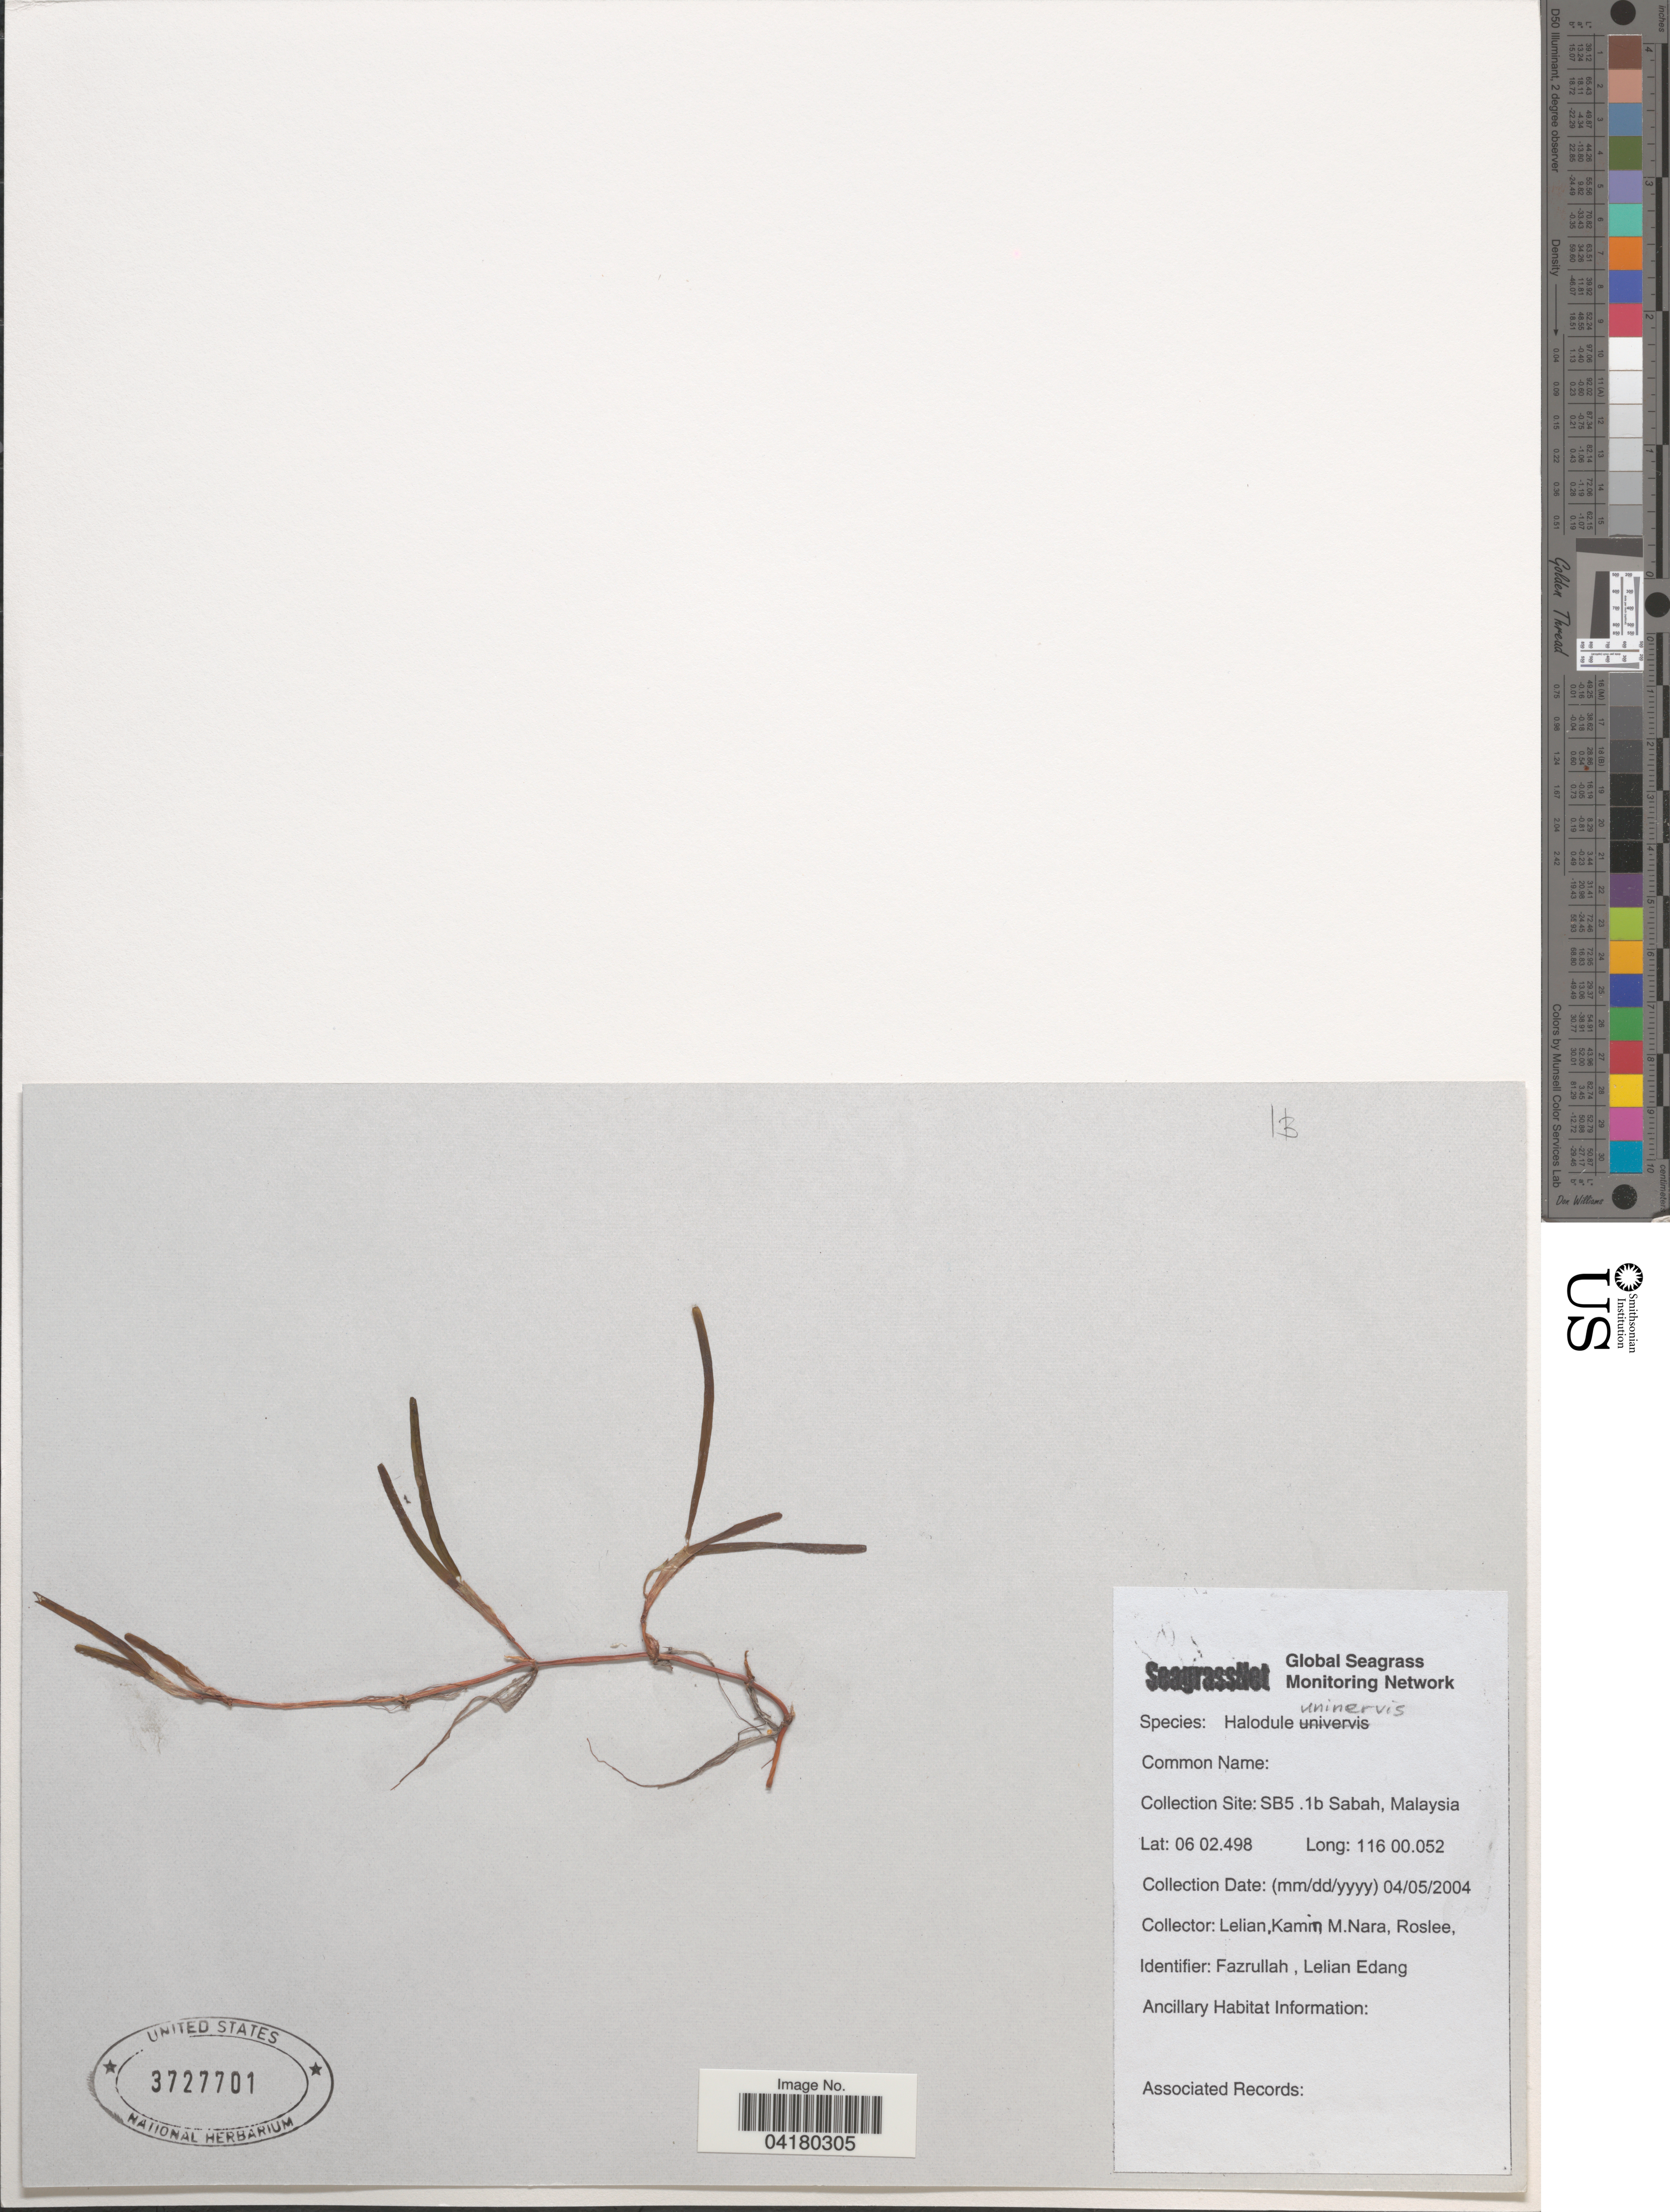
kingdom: Plantae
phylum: Tracheophyta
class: Liliopsida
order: Alismatales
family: Cymodoceaceae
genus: Halodule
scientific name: Halodule uninervis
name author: (Forssk.) Asch.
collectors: Lelian, Kamin, M. Nara & Roslee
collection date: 2004-04-05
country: Malaysia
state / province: Sabah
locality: SB5. 1b.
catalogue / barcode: US 3727701